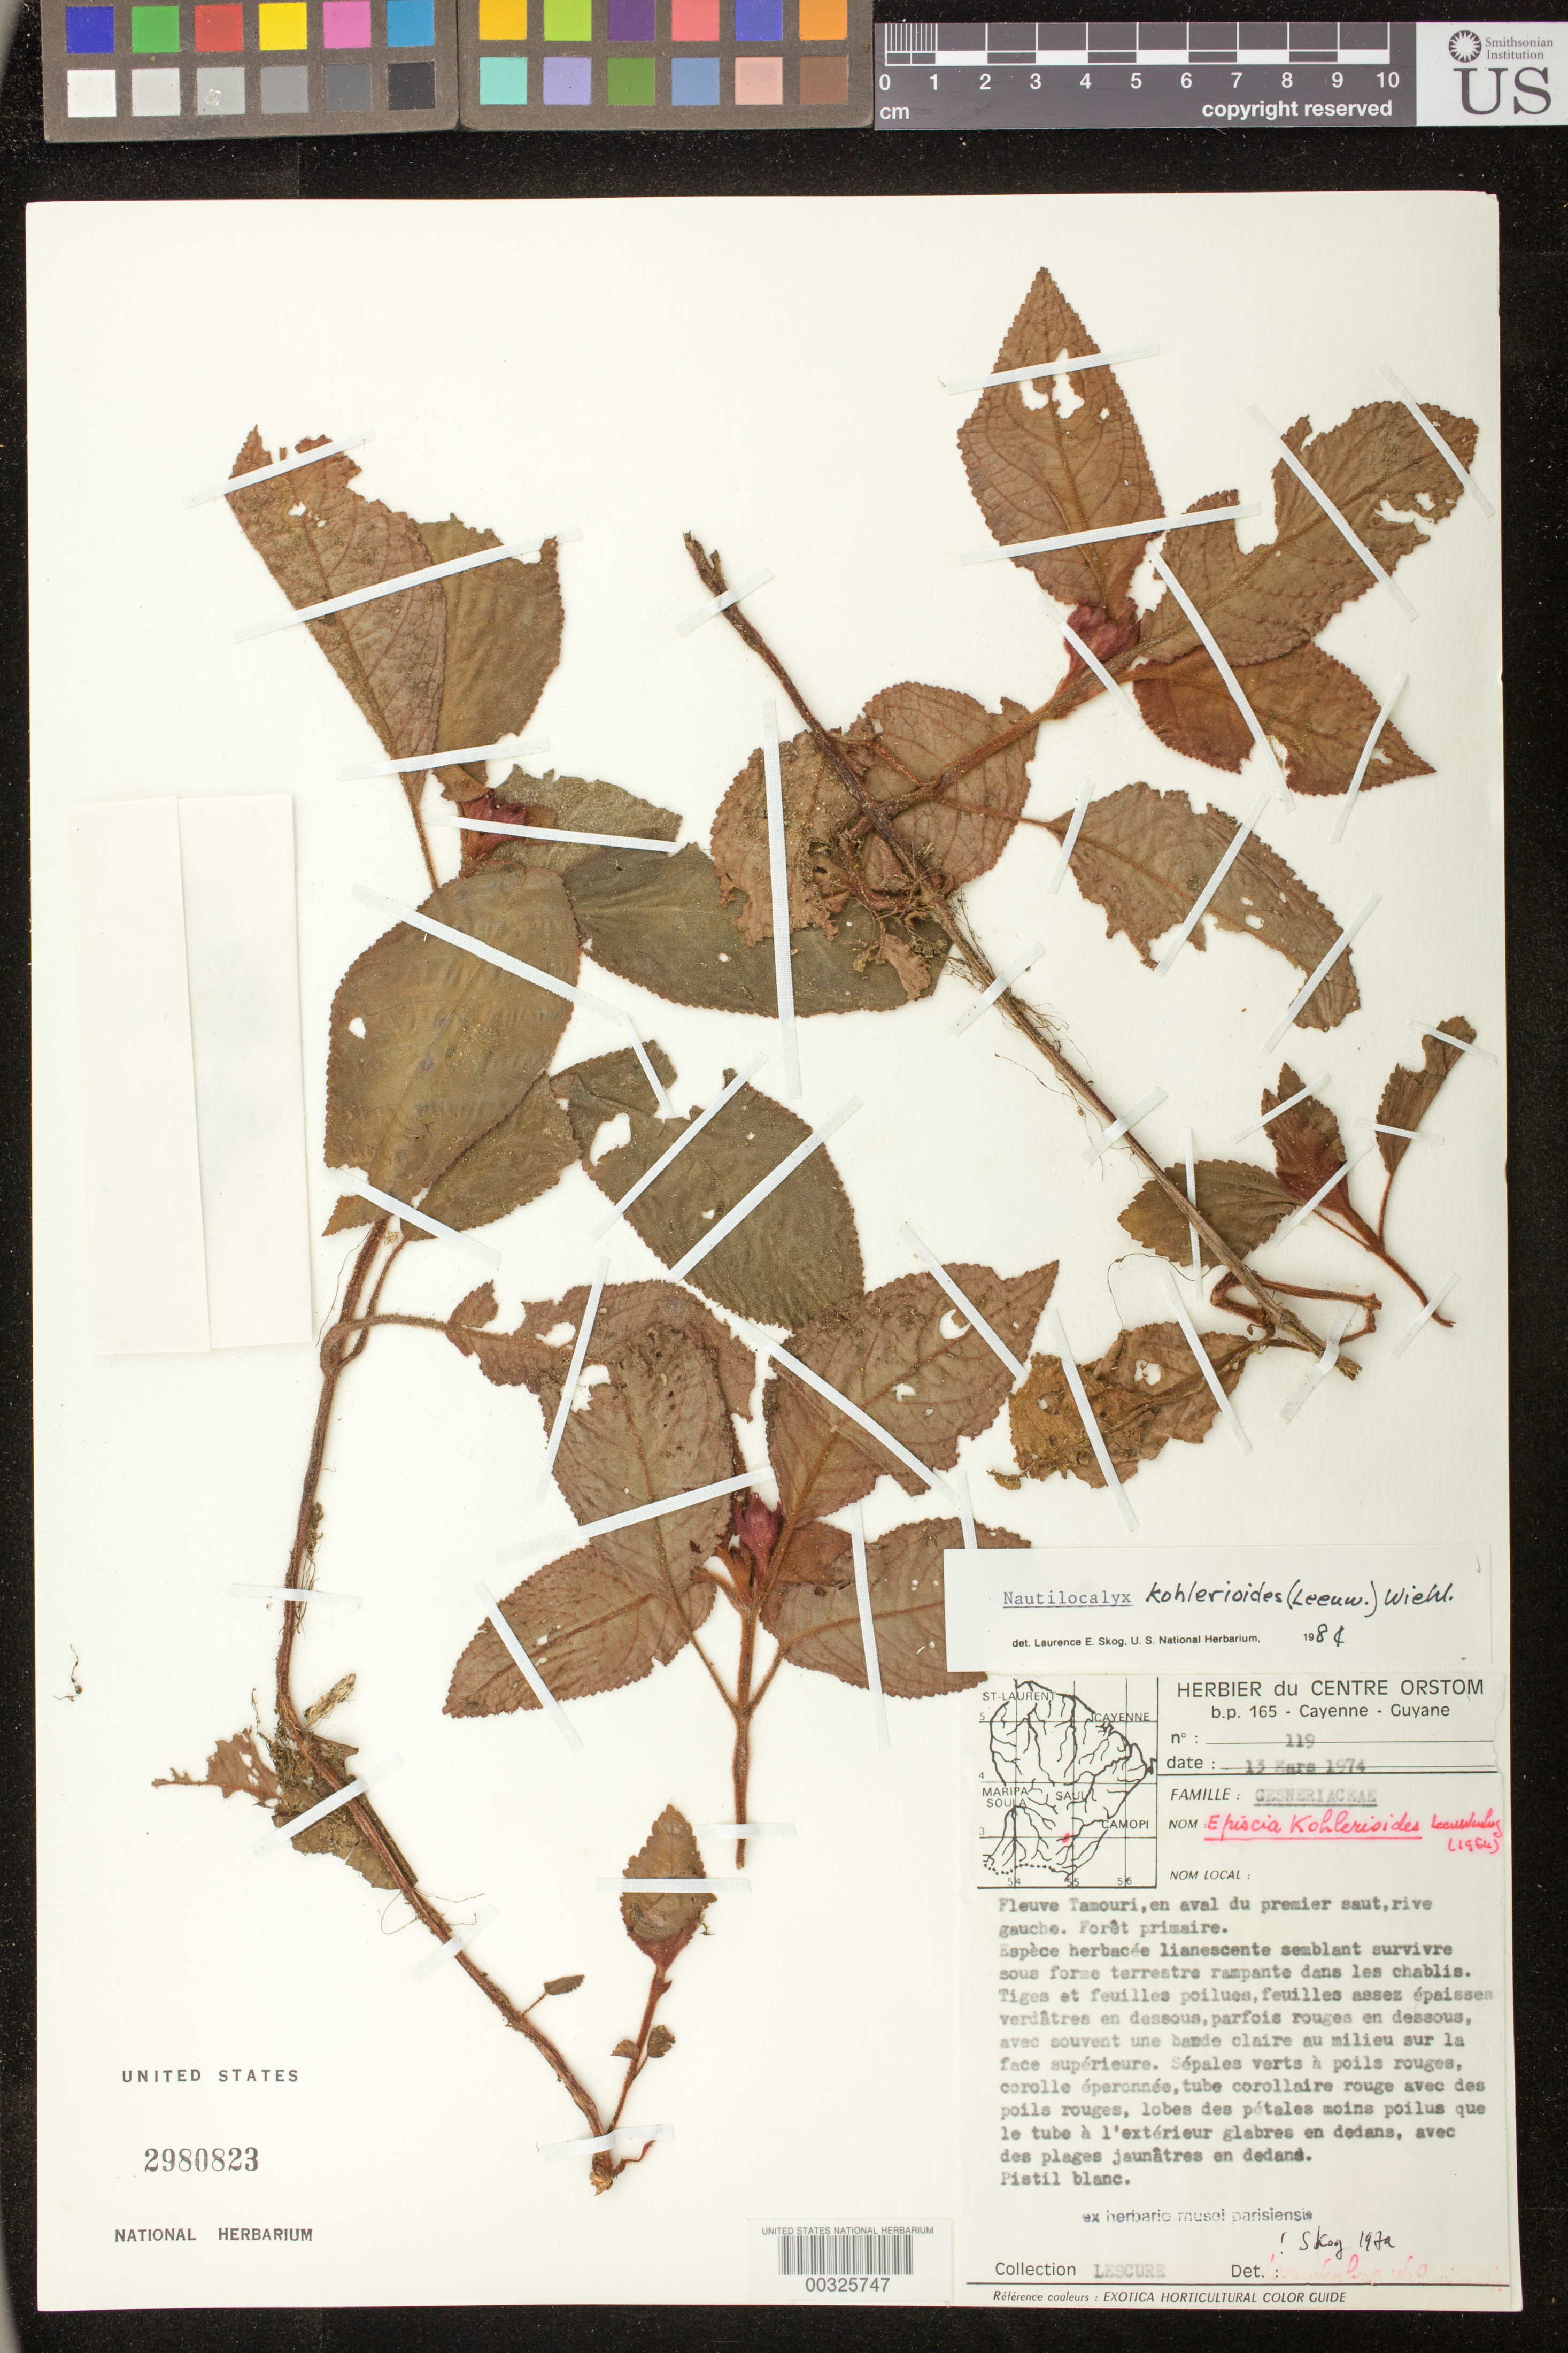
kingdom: Plantae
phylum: Tracheophyta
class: Magnoliopsida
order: Lamiales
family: Gesneriaceae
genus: Nautilocalyx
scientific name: Nautilocalyx kohlerioides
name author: (Leeuwenb.) Wiehler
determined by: Skog, Laurence E.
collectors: J.-P. Lescure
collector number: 119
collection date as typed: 13 Mar 1974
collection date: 1974-03-13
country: French Guiana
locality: Fleuve Tamouri, en aval du premier saut, rive gauche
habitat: Forêt primaire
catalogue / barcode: US 2980823